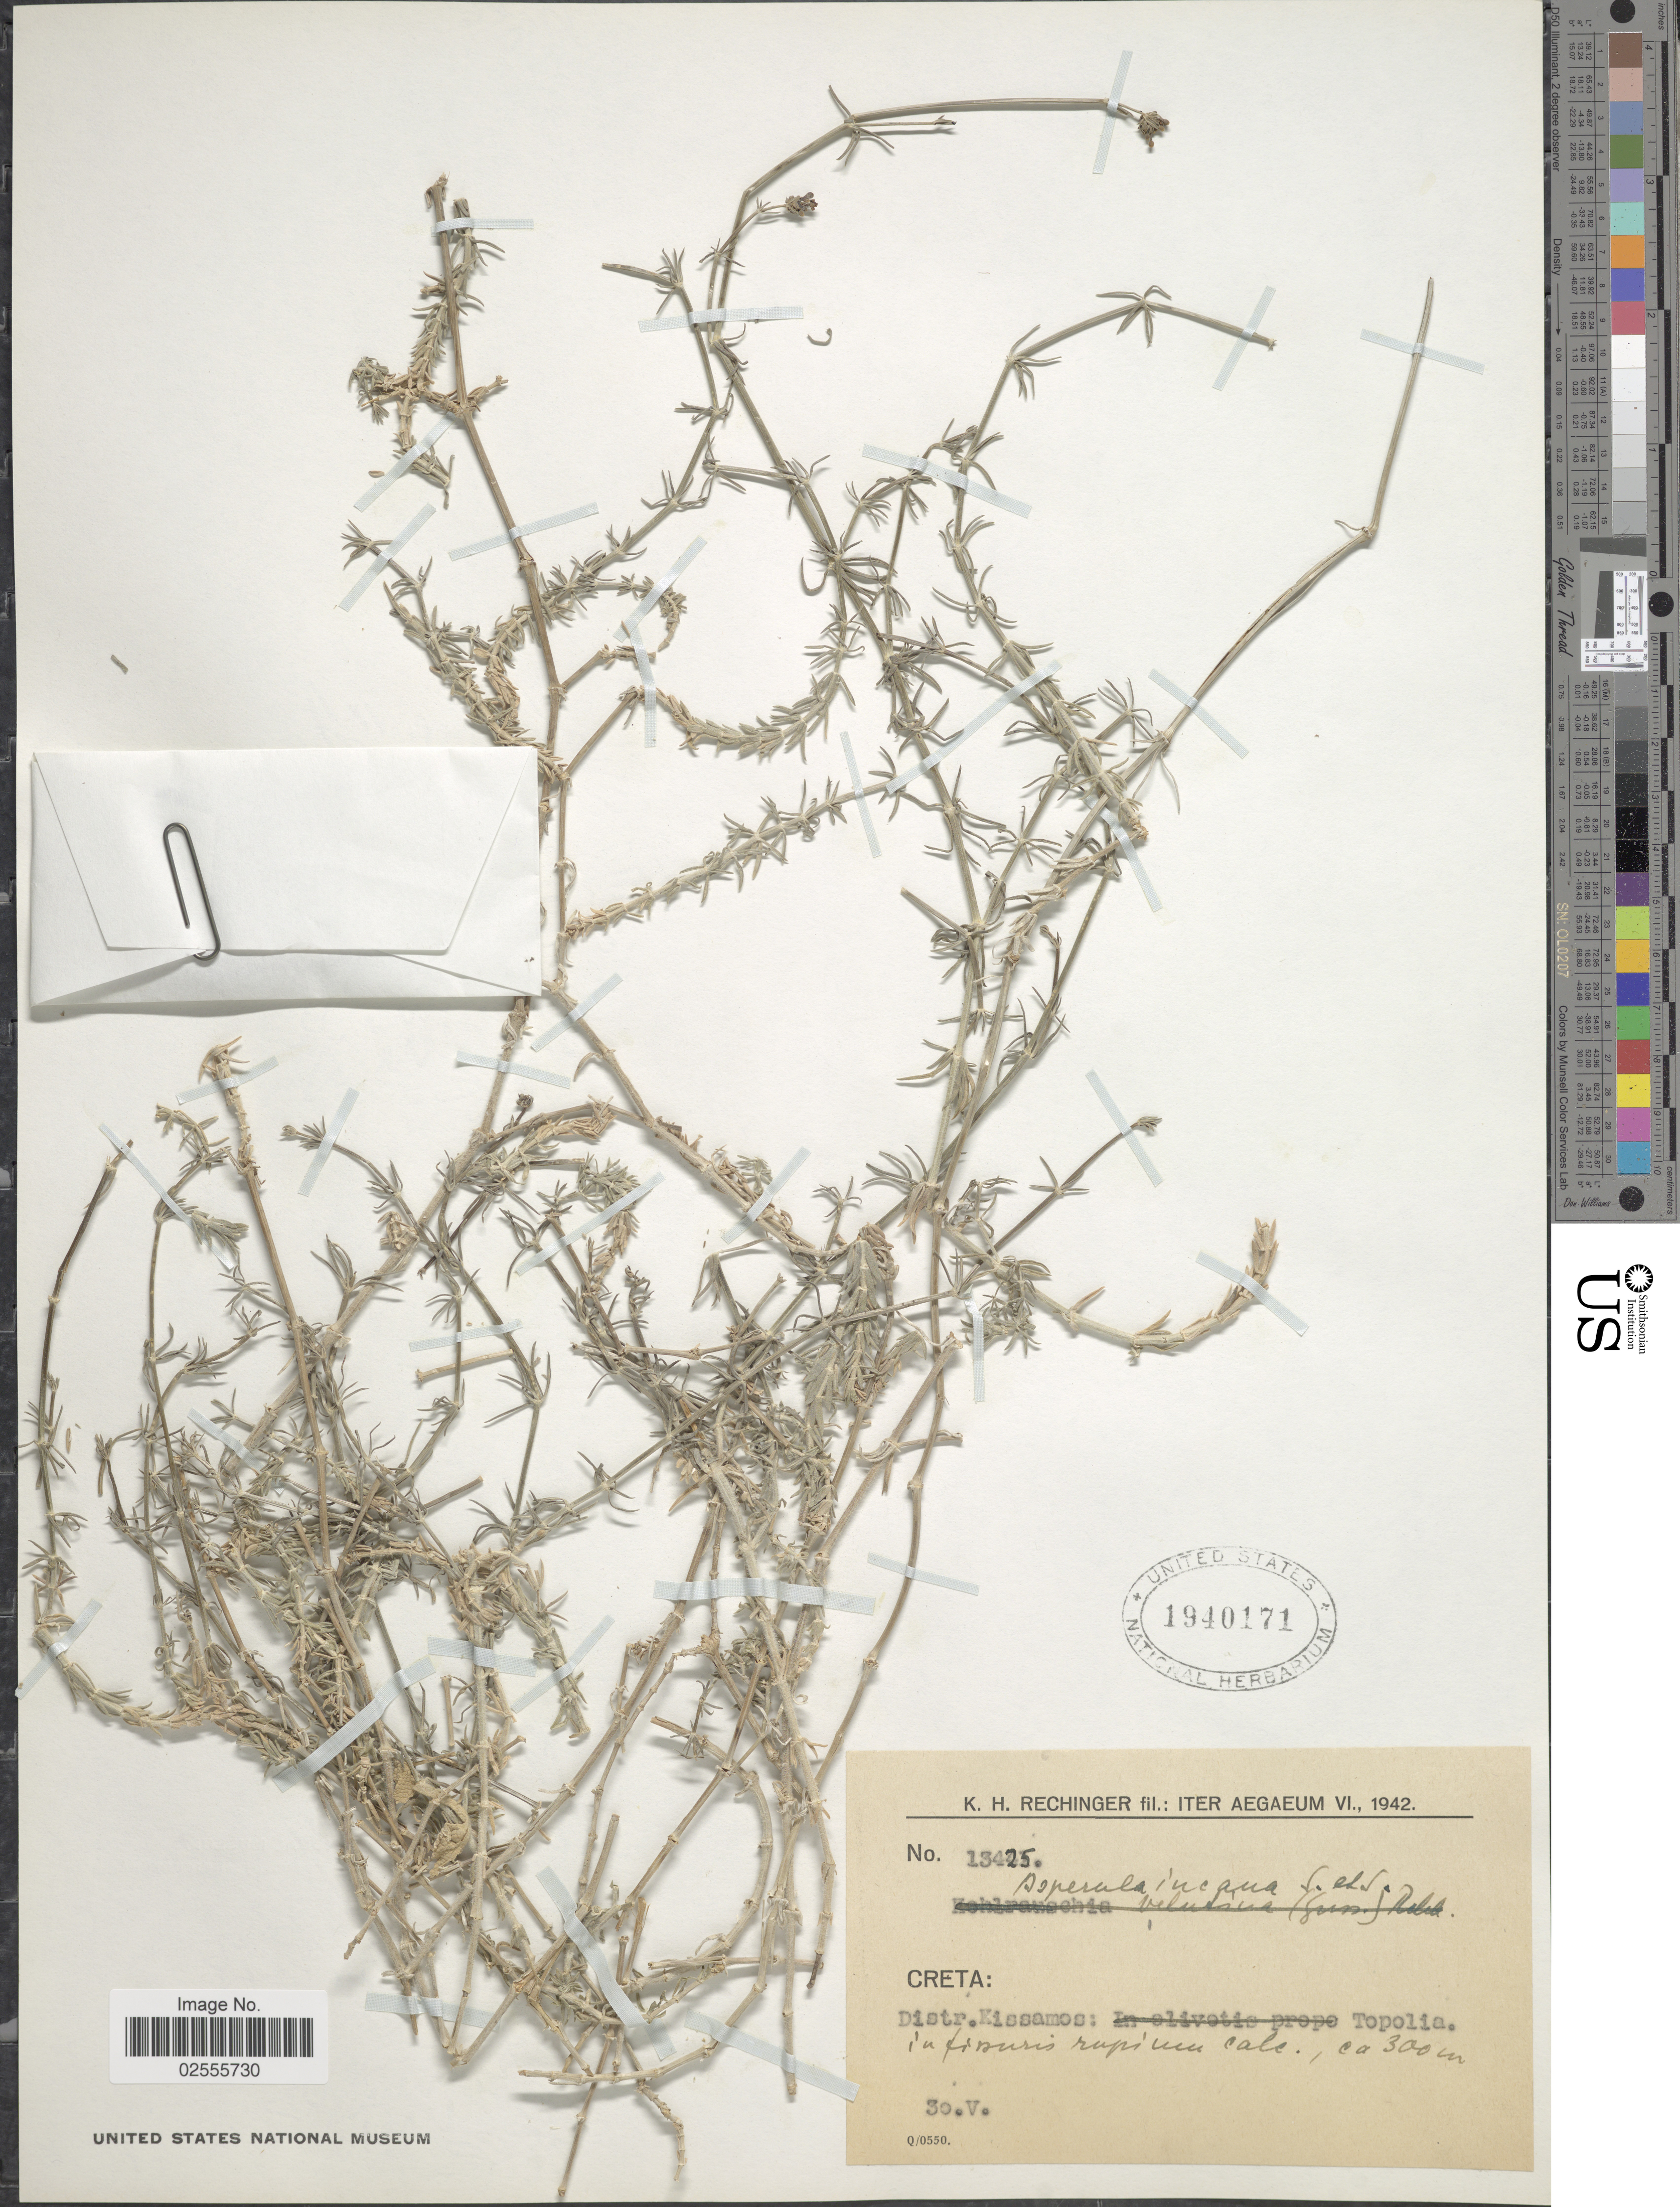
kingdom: Plantae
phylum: Tracheophyta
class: Magnoliopsida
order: Gentianales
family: Rubiaceae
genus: Asperula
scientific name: Asperula incana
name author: Sibth. & Sm.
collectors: K. H. Rechinger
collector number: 13425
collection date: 1942-05-30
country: Greece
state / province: Crete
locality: Iter Aegaeum, Creta: Distr. Kissamos: Topolia, in fissuris rupicum calc.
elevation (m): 300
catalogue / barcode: US 1940171